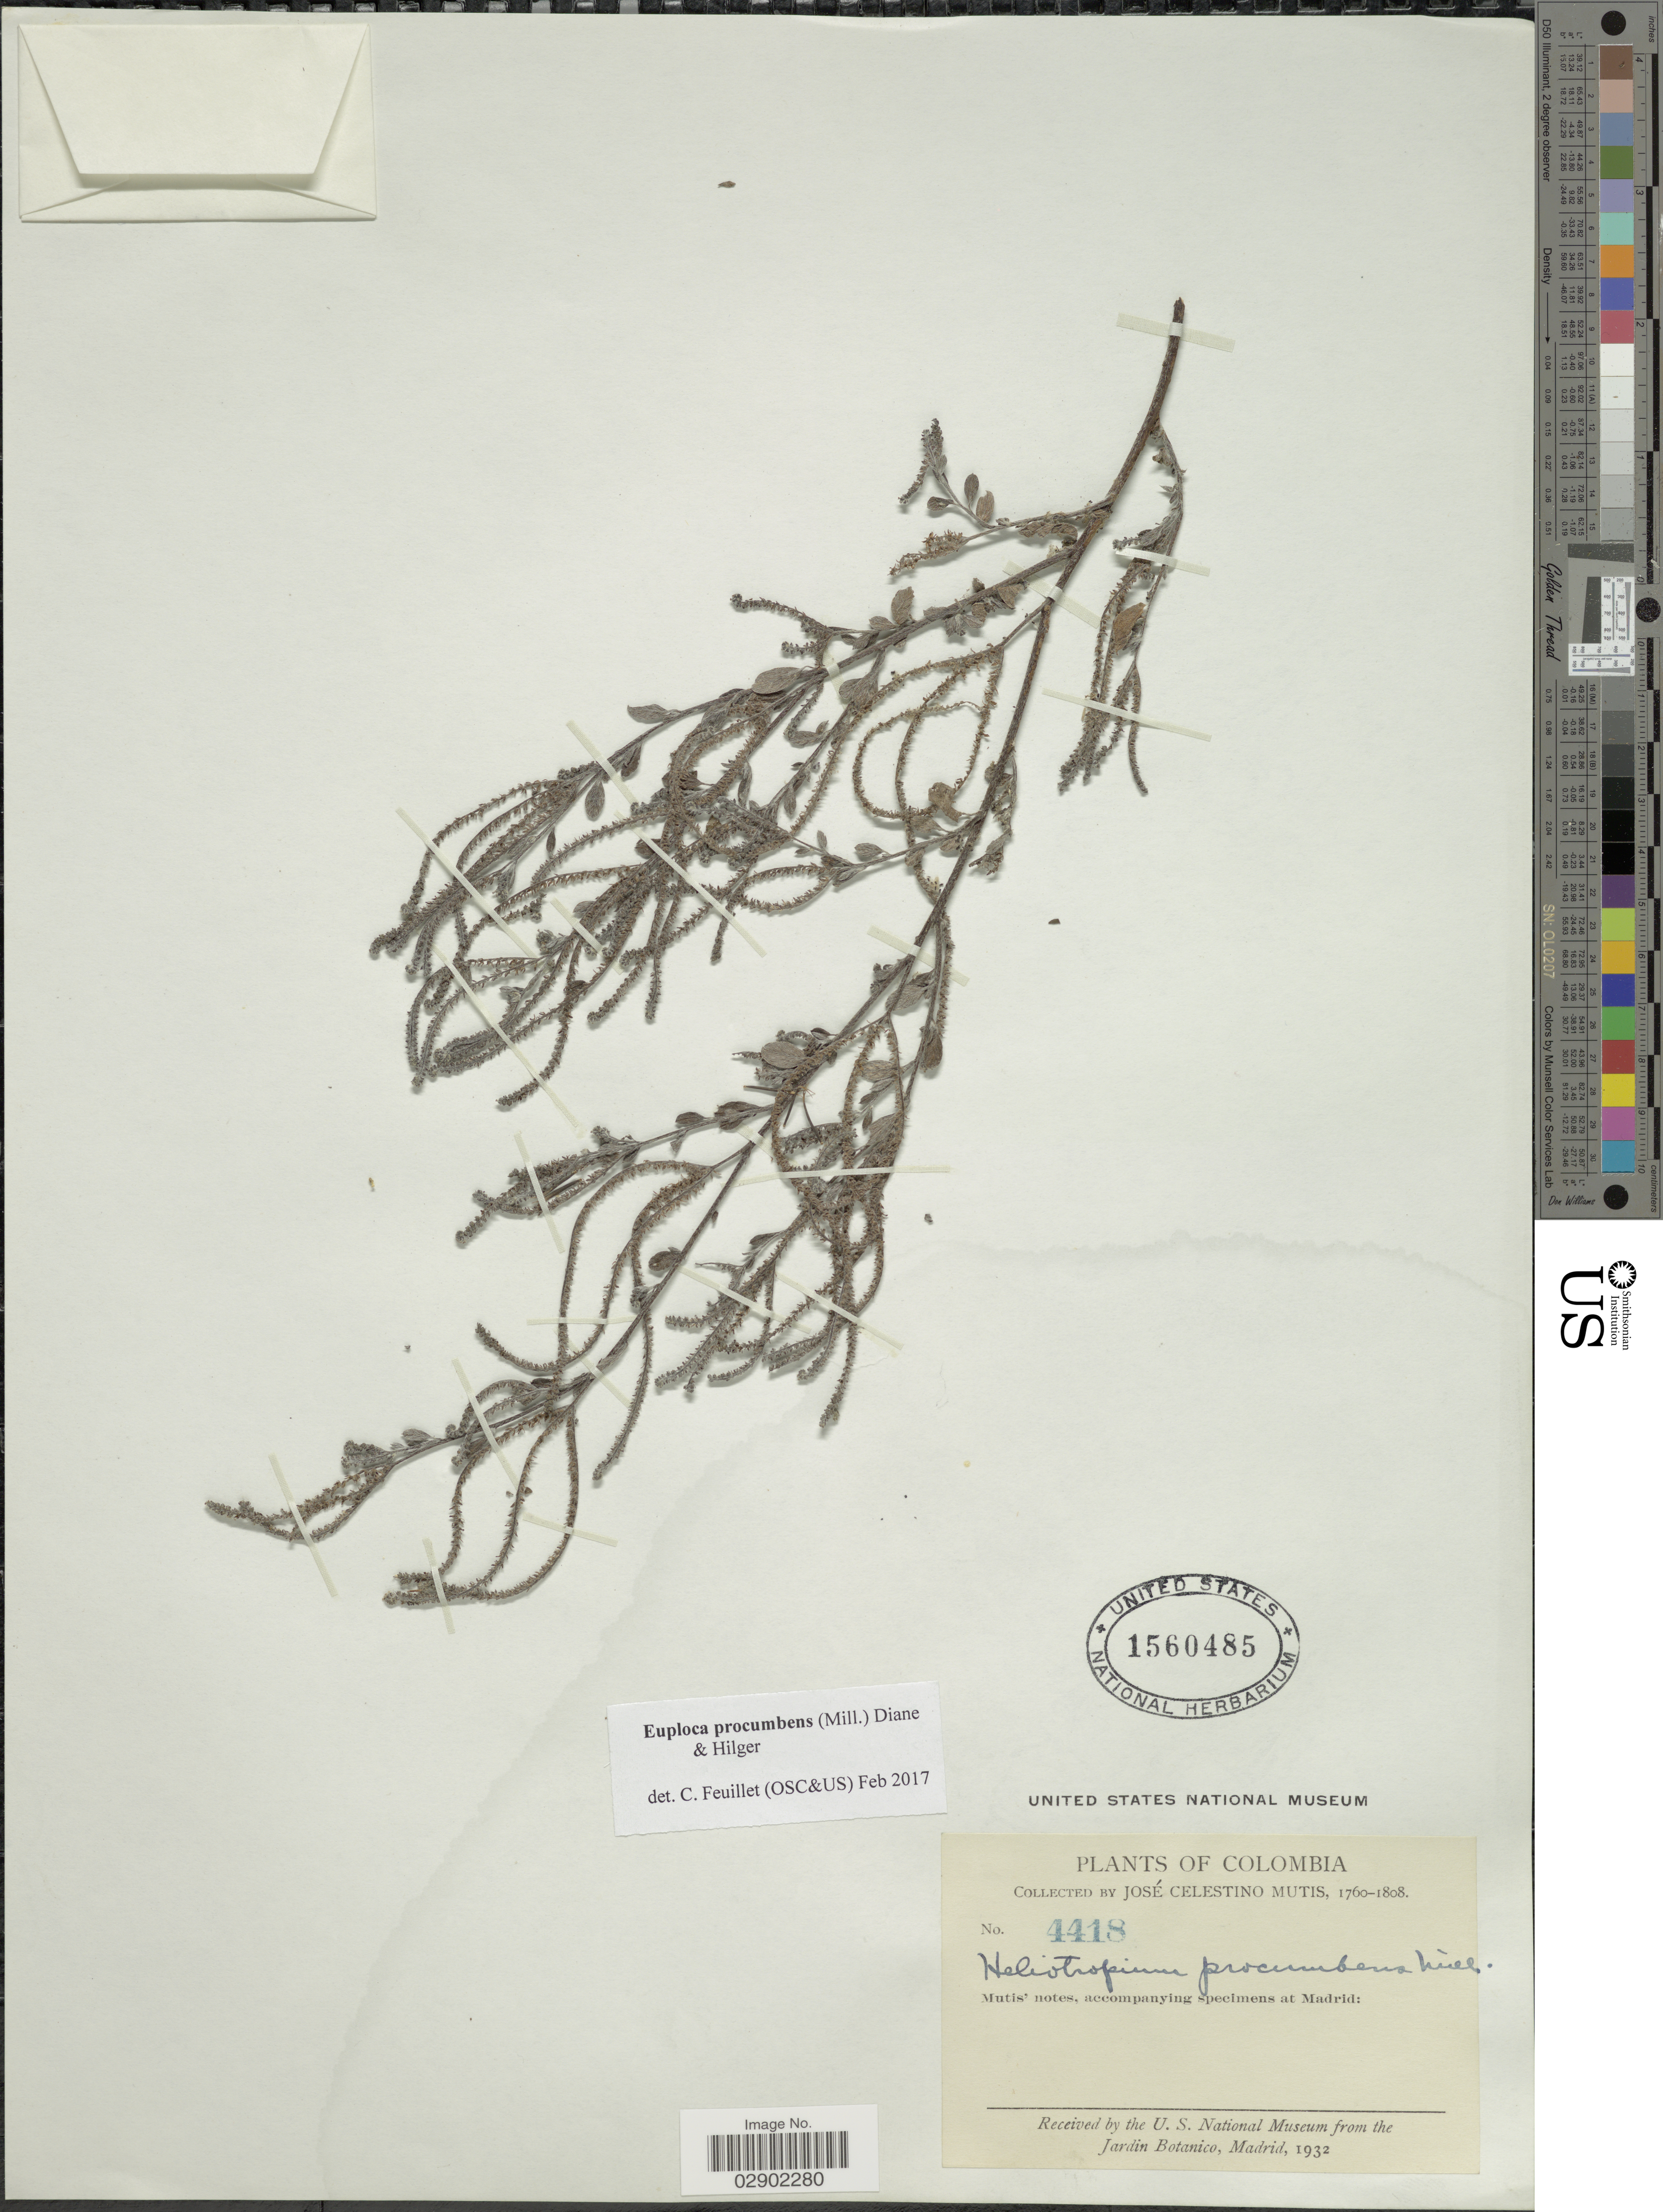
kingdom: Plantae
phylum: Tracheophyta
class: Magnoliopsida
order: Boraginales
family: Heliotropiaceae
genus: Euploca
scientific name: Euploca procumbens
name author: (Mill.) Diane & Hilger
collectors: J. C. B. Mutis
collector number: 4418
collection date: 1760/1808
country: Colombia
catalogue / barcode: US 1560485